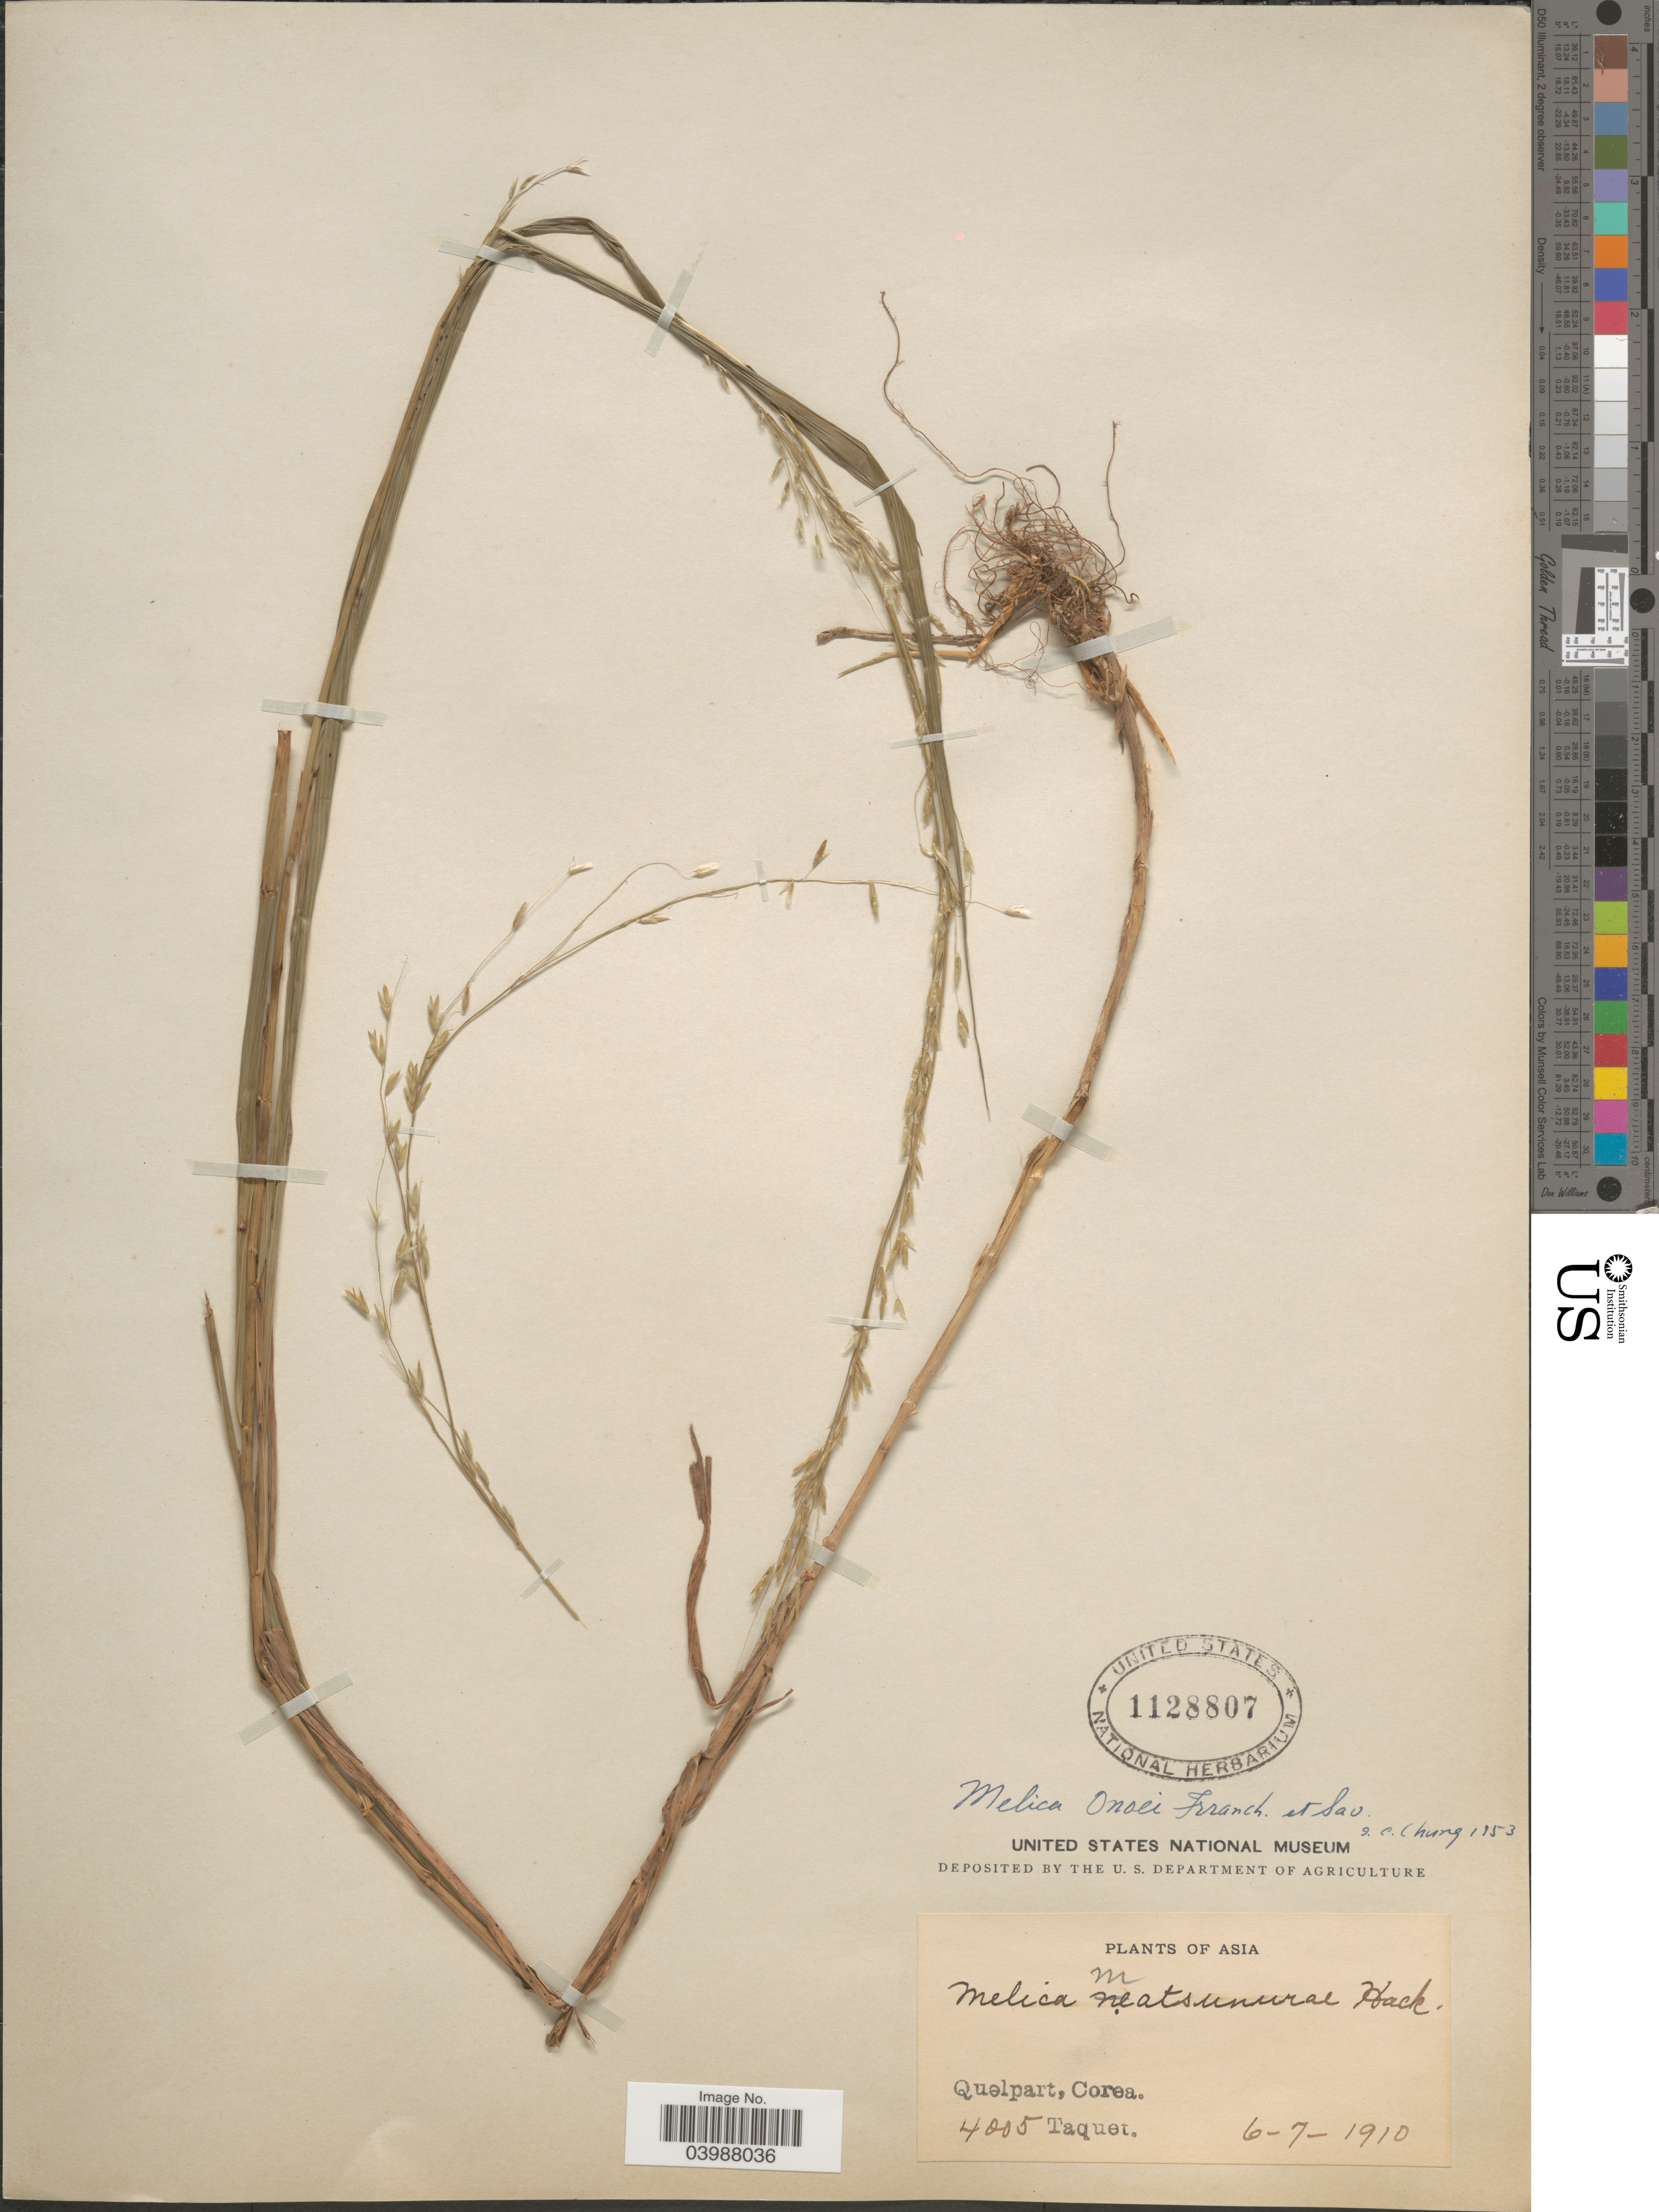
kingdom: Plantae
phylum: Tracheophyta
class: Liliopsida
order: Poales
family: Poaceae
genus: Melica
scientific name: Melica onoei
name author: Franch. & Sav.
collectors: Taquet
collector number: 4005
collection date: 1910-07-06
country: South Korea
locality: Quelpart, Corea.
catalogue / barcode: US 1128807